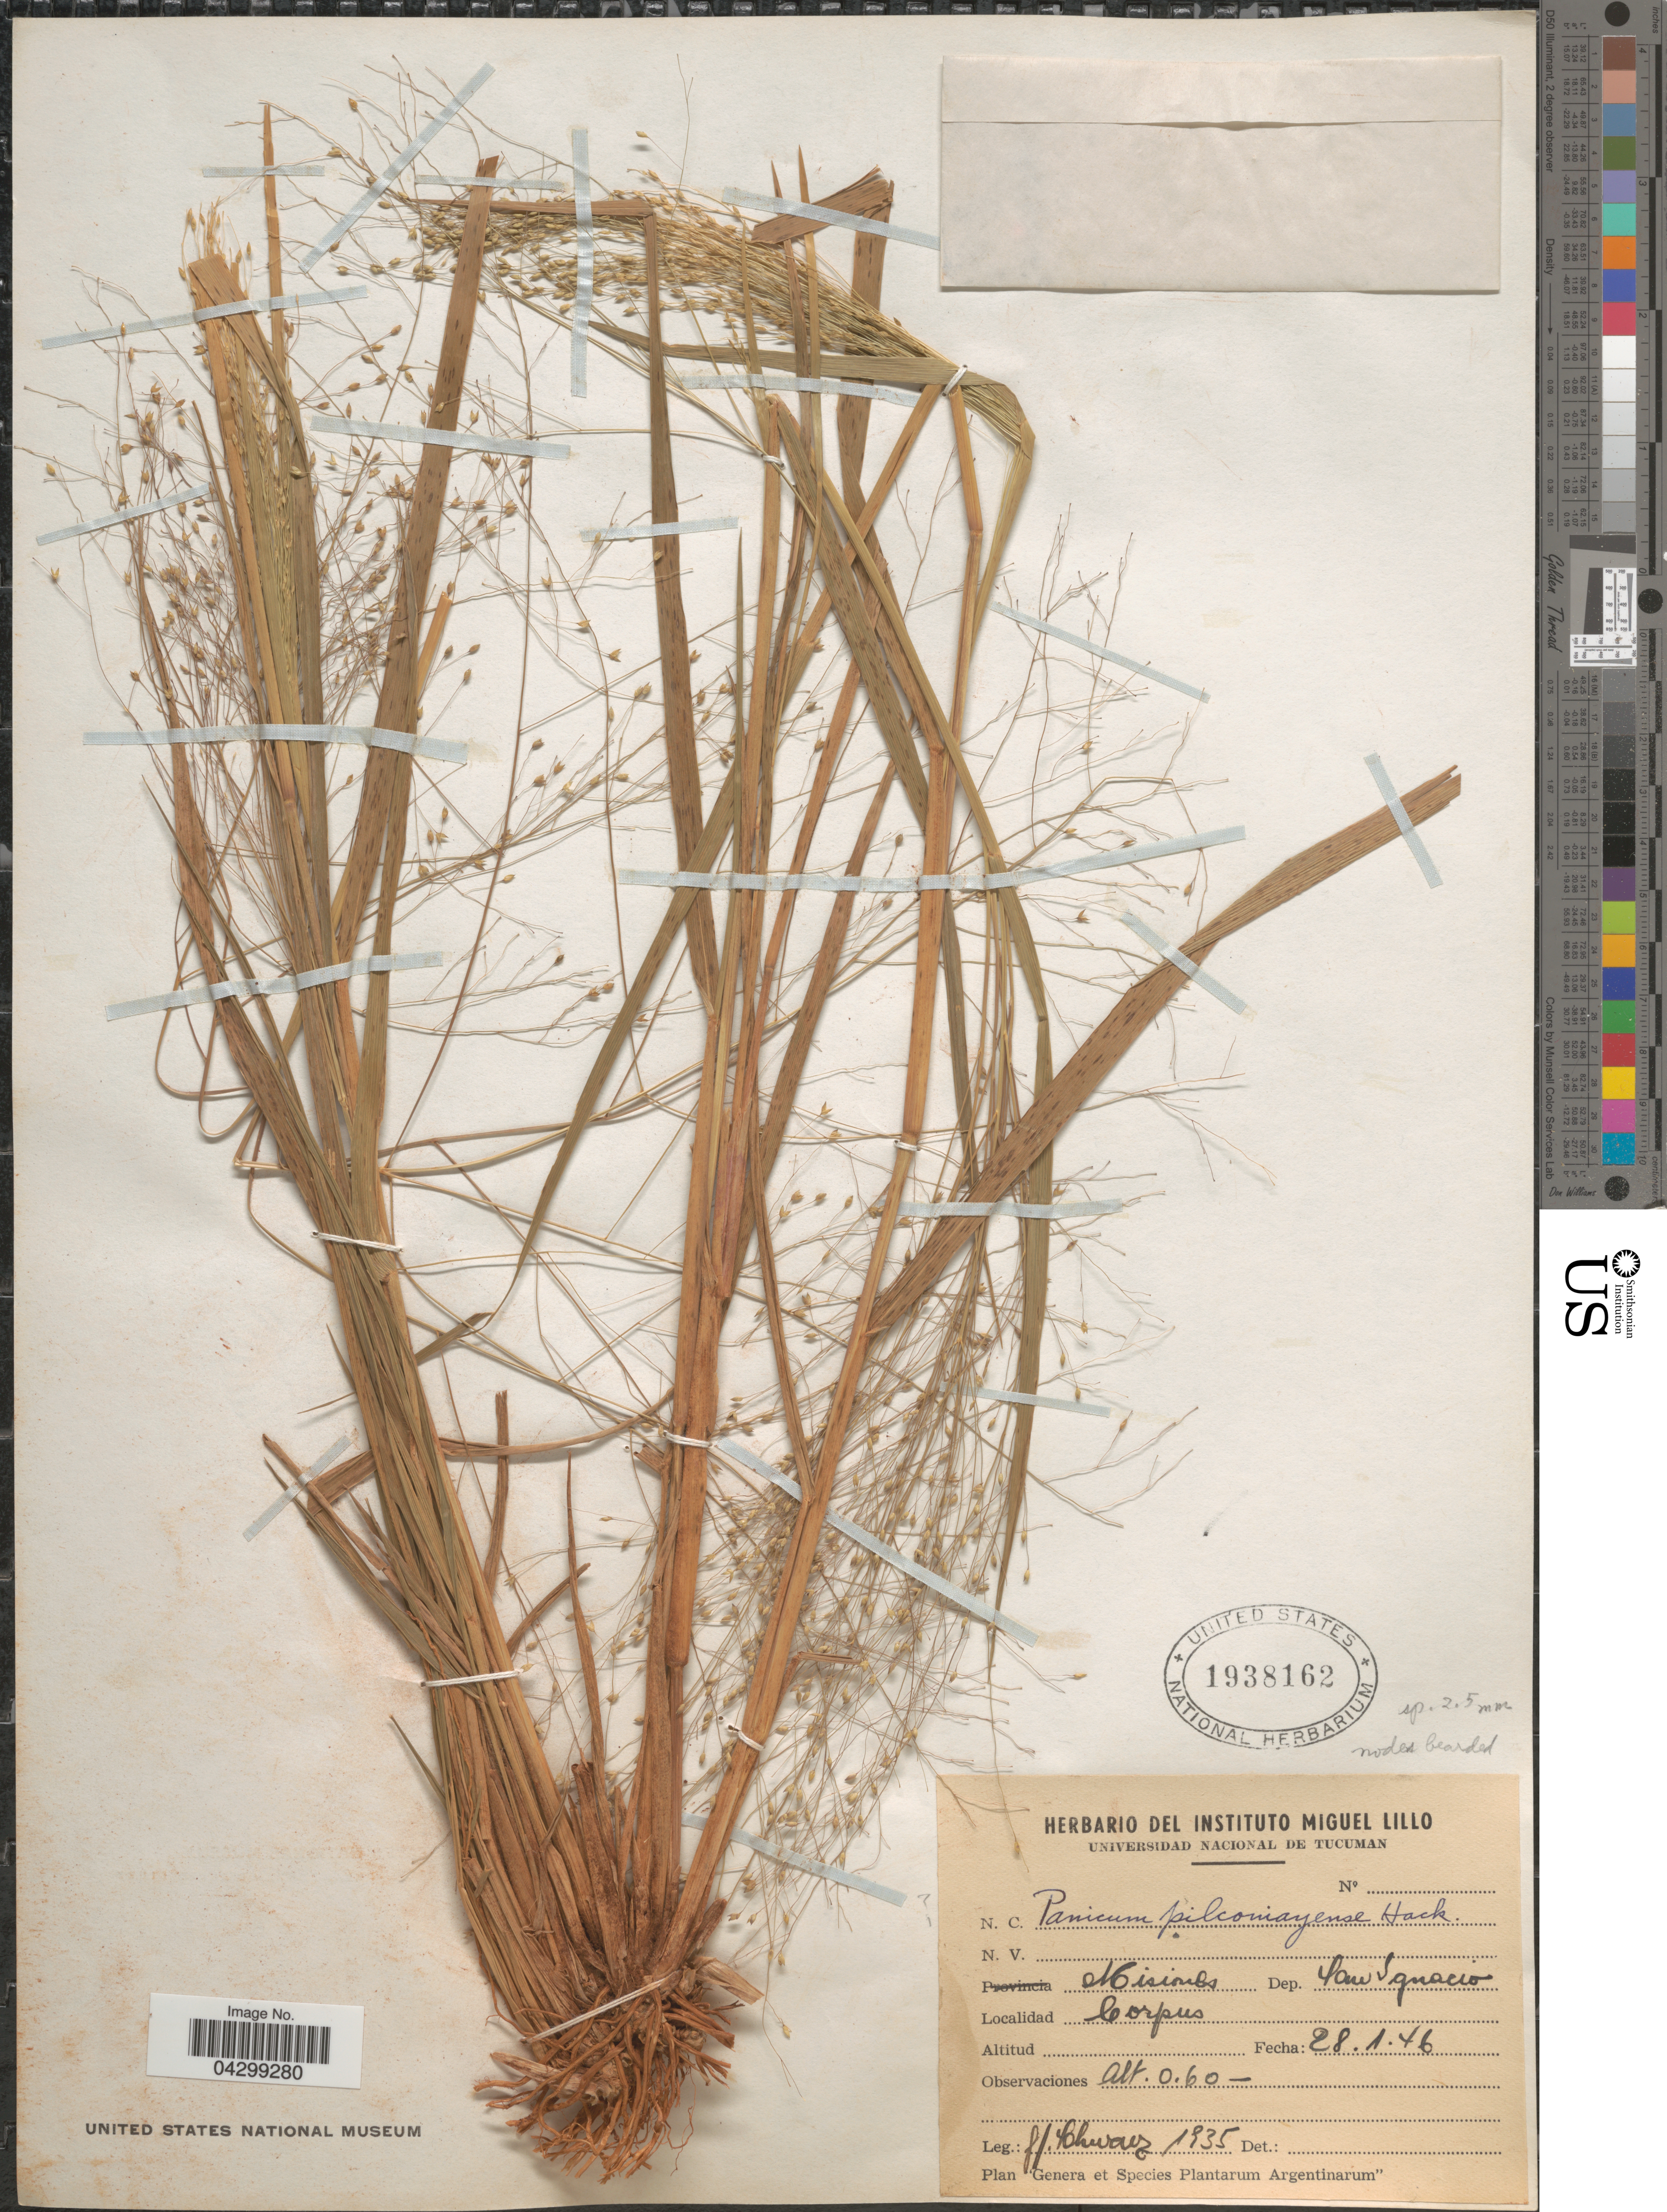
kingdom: Plantae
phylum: Tracheophyta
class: Liliopsida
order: Poales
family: Poaceae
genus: Panicum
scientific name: Panicum bergii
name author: Arechav.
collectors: F. Schwarz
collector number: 1935*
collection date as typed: Transcribed d/m/y: 28/1/46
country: Argentina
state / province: Misiones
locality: Dep. San Ignacio. Corpus.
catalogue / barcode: US 1938162